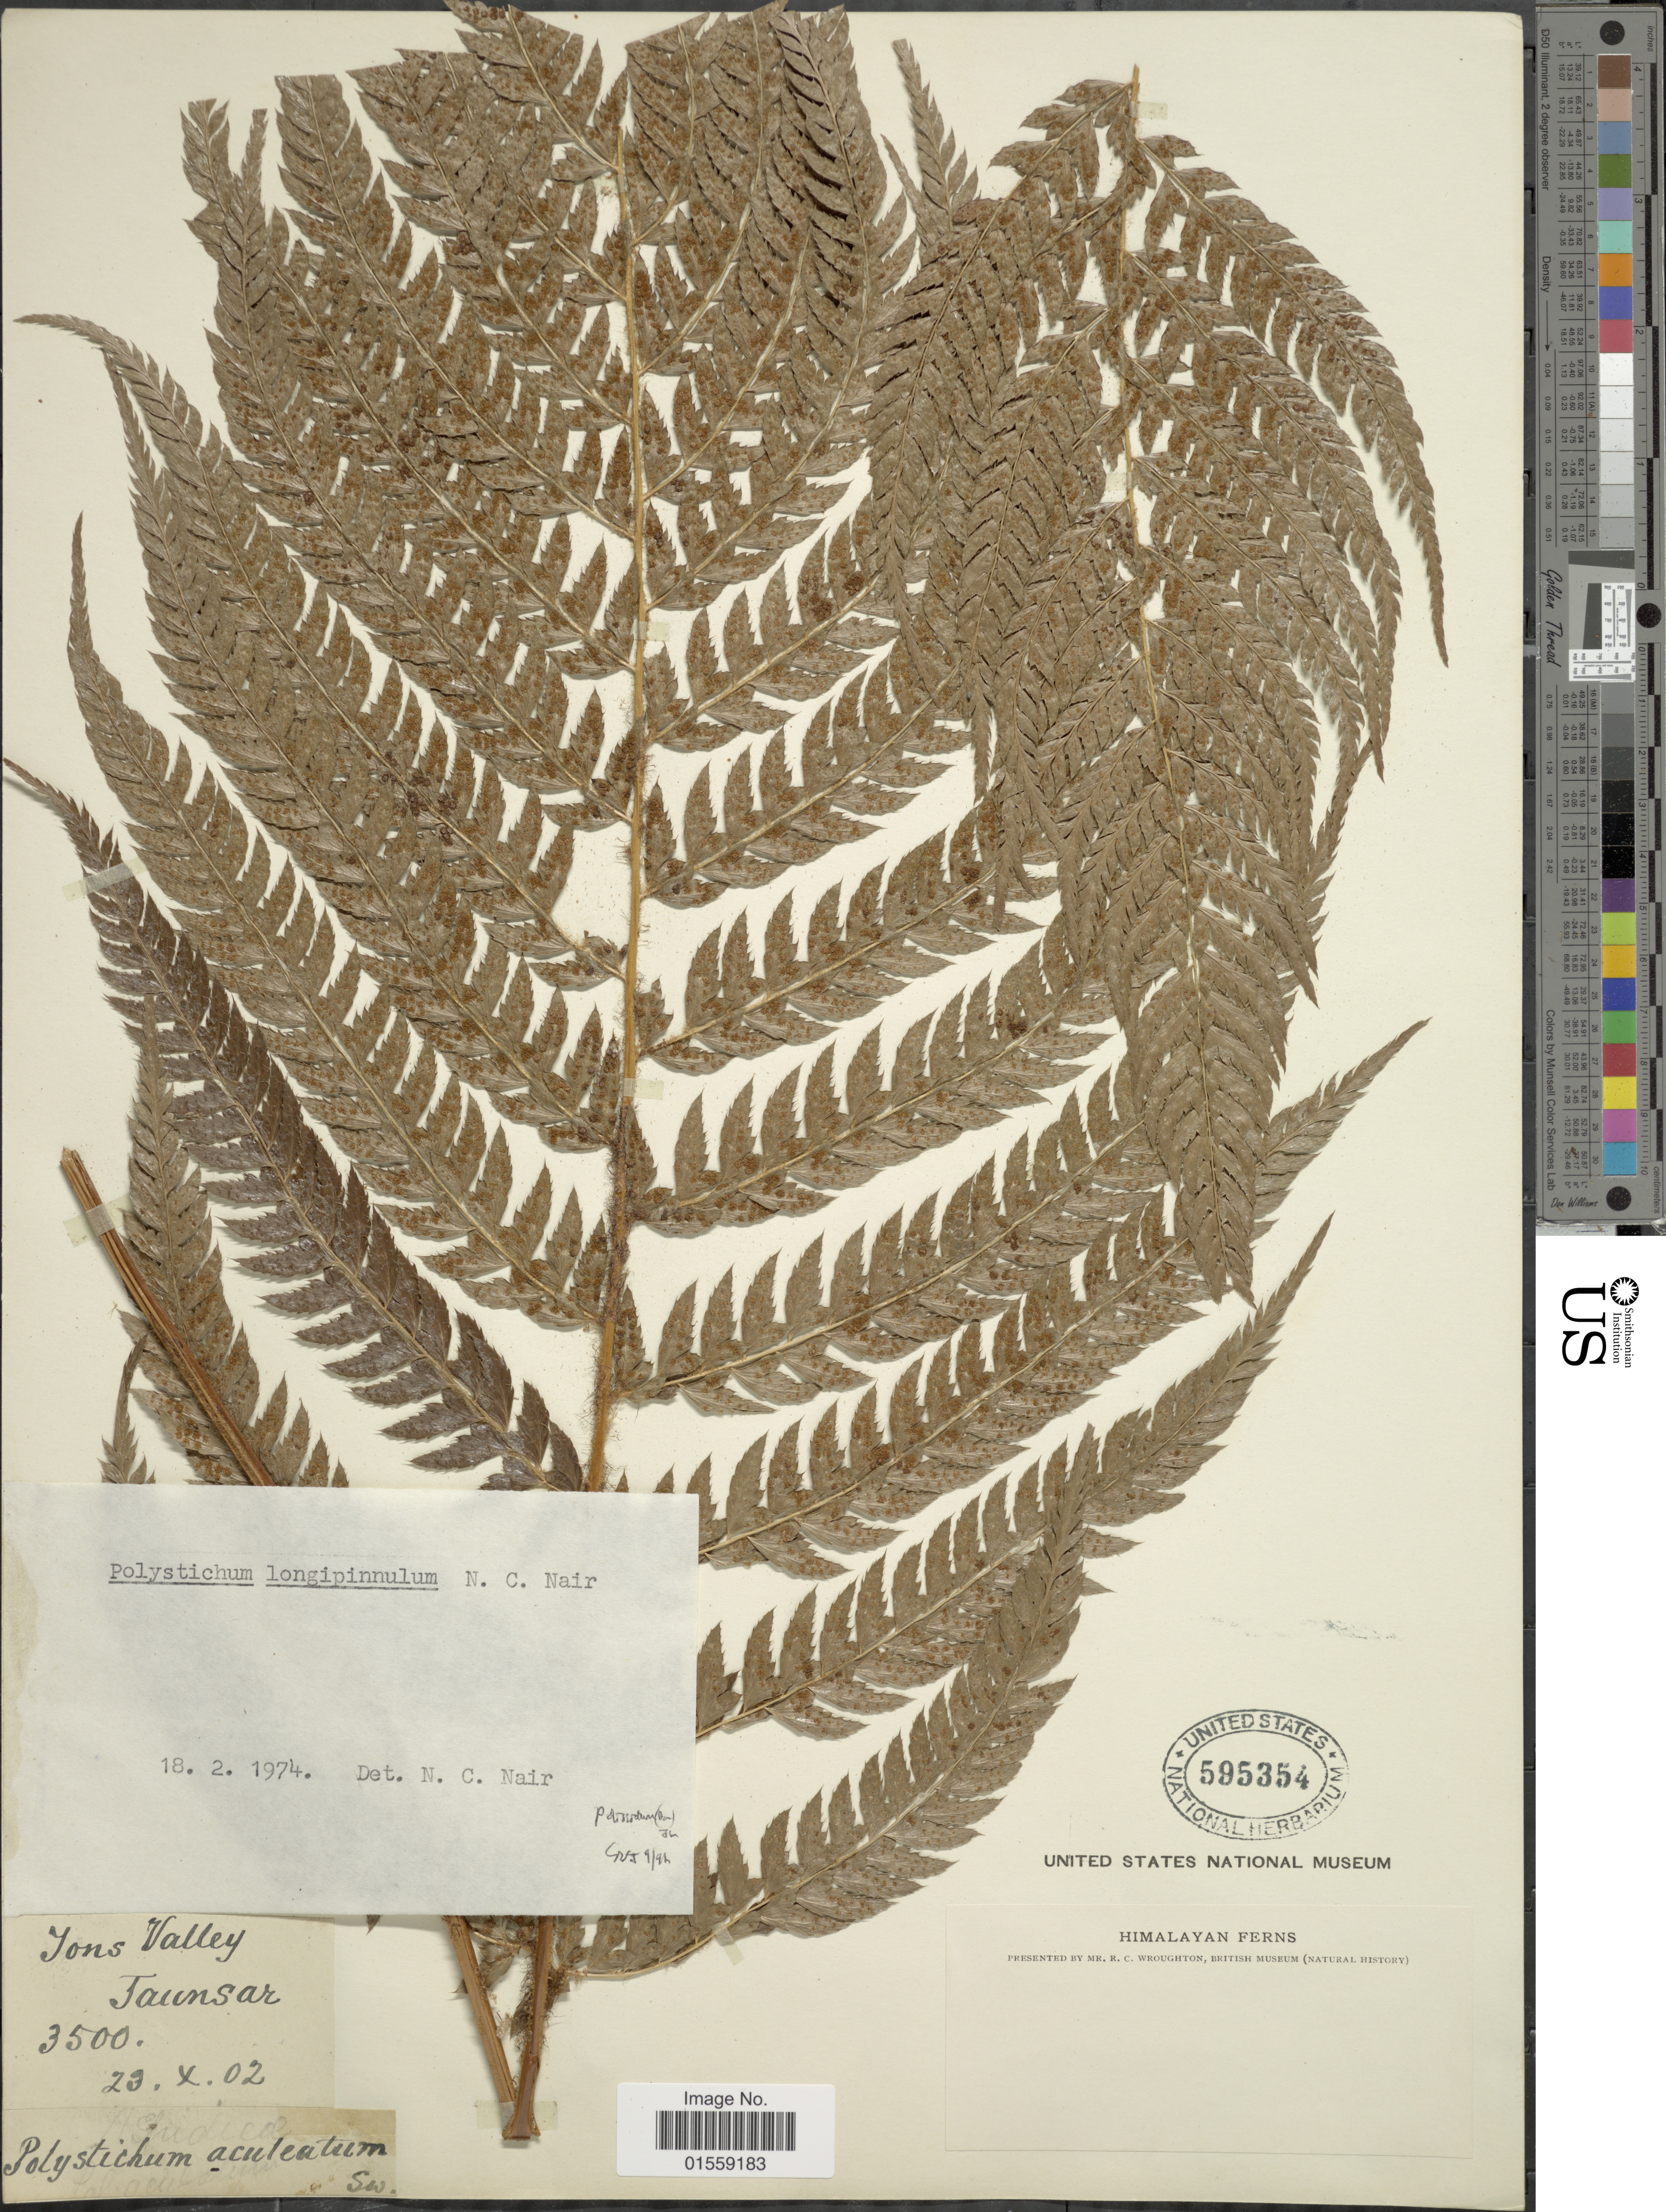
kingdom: Plantae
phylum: Tracheophyta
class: Polypodiopsida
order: Polypodiales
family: Dryopteridaceae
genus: Polystichum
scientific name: Polystichum longipinnulum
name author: Nair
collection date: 1902-10-23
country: India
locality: Himalayan, Jons Valley, Jaunsar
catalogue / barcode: US 595354